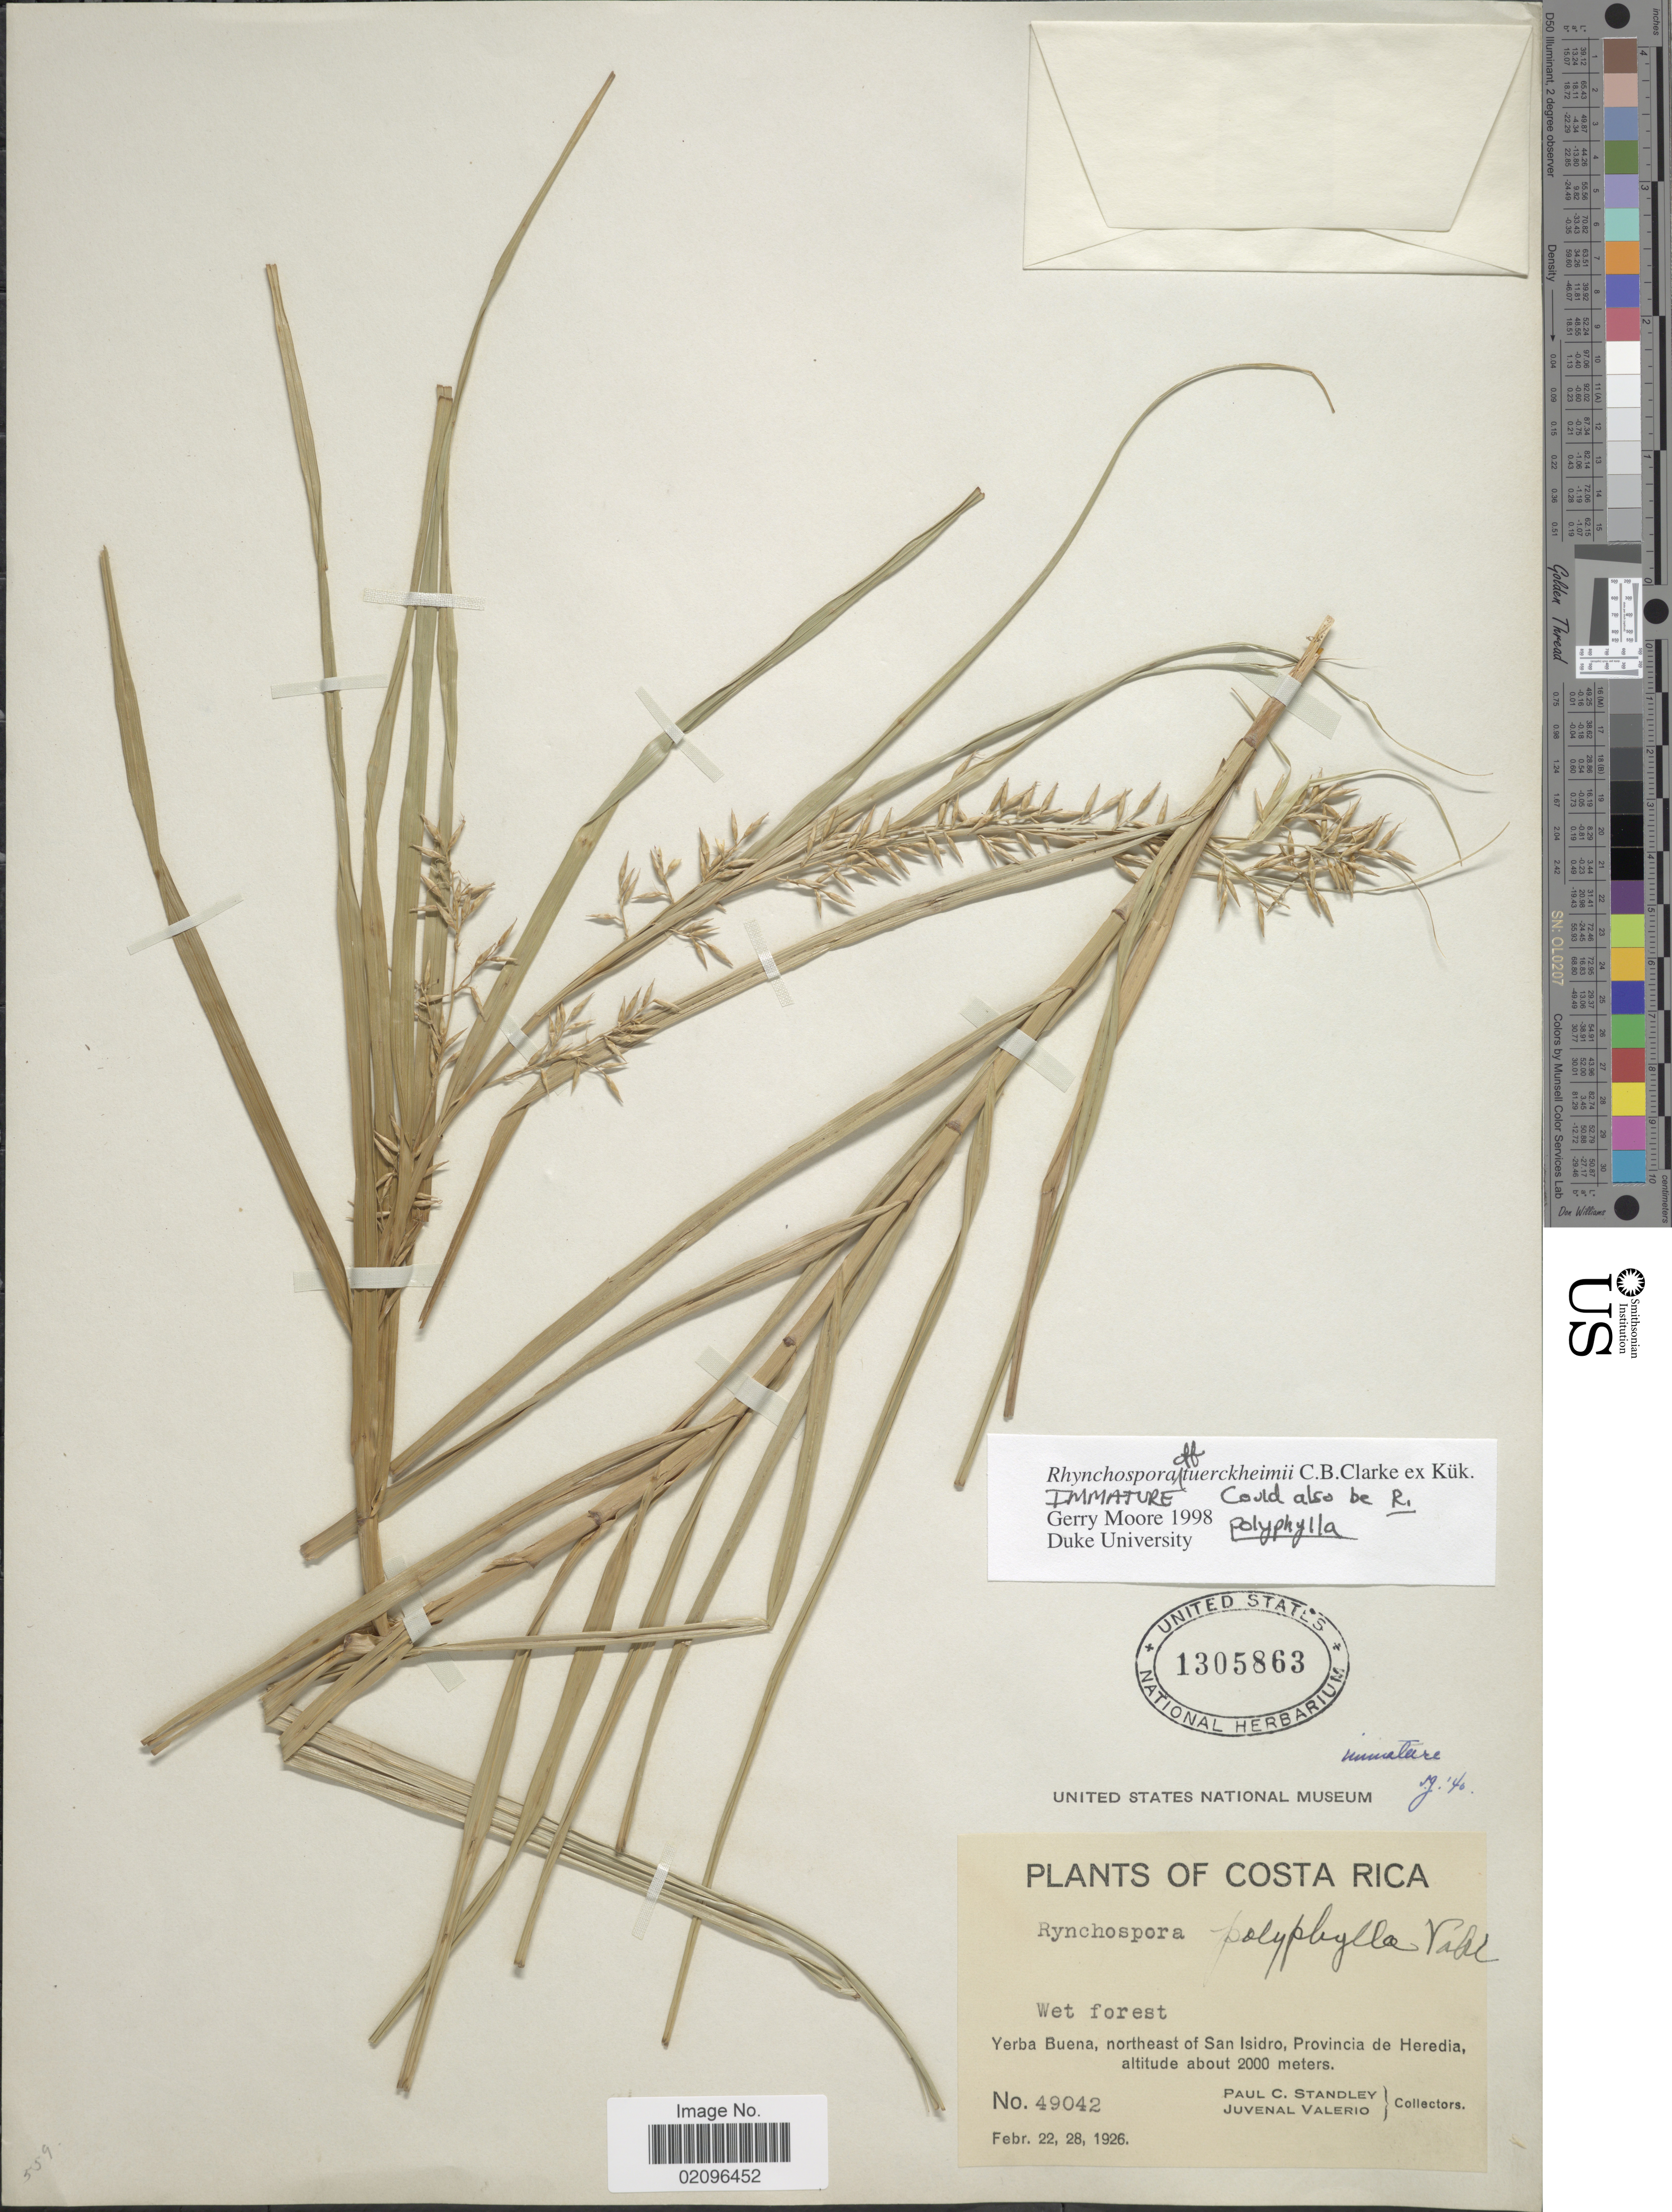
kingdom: Plantae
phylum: Tracheophyta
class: Liliopsida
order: Poales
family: Cyperaceae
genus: Rhynchospora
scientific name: Rhynchospora tuerckheimii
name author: C.B. Clarke ex Kük.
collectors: P. C. Standley & J. Valerio R.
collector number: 49042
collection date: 1926-02-22/1926-02-28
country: Costa Rica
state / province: Heredia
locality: Yerba Buena, northeast of San Isidoro, Provincia de Heredia.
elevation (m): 2000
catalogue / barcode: US 1305863